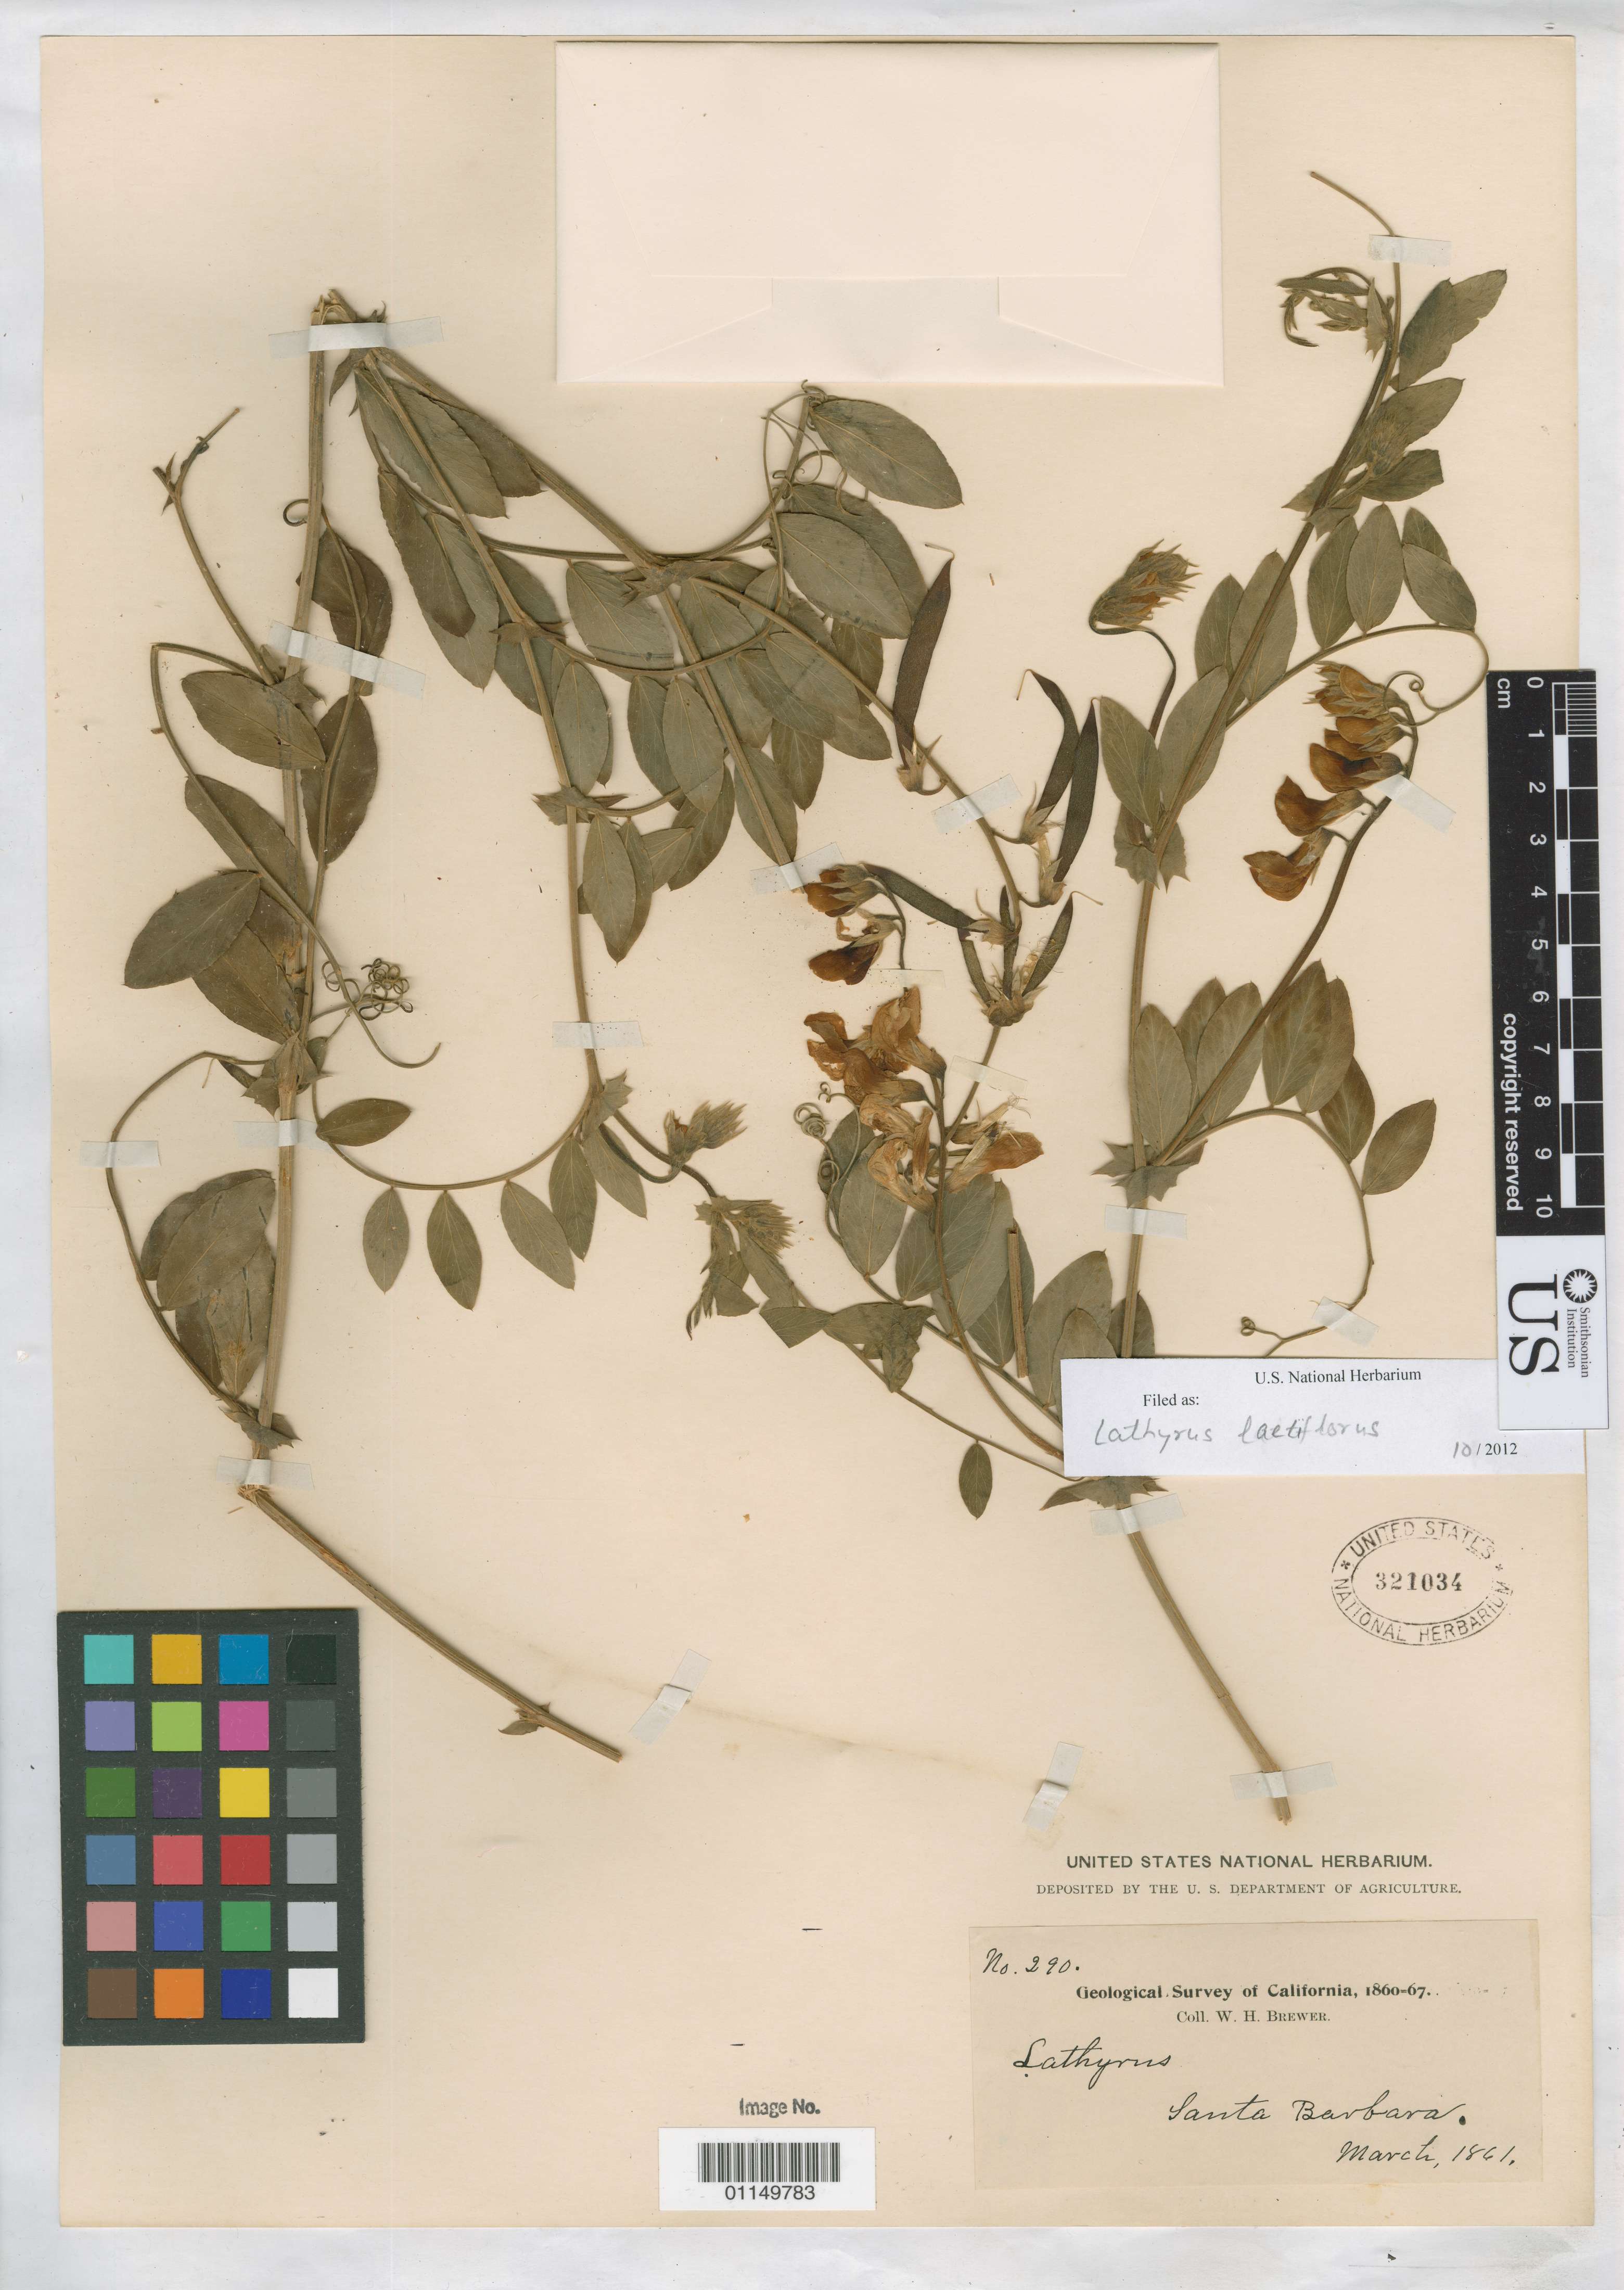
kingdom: Plantae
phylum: Tracheophyta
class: Magnoliopsida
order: Fabales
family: Fabaceae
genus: Lathyrus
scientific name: Lathyrus laetiflorus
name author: Greene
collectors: W. H. Brewer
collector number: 290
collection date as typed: Mar 1861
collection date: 1861-03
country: United States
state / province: California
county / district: Santa Barbara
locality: Santa Barbara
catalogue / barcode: US 321034